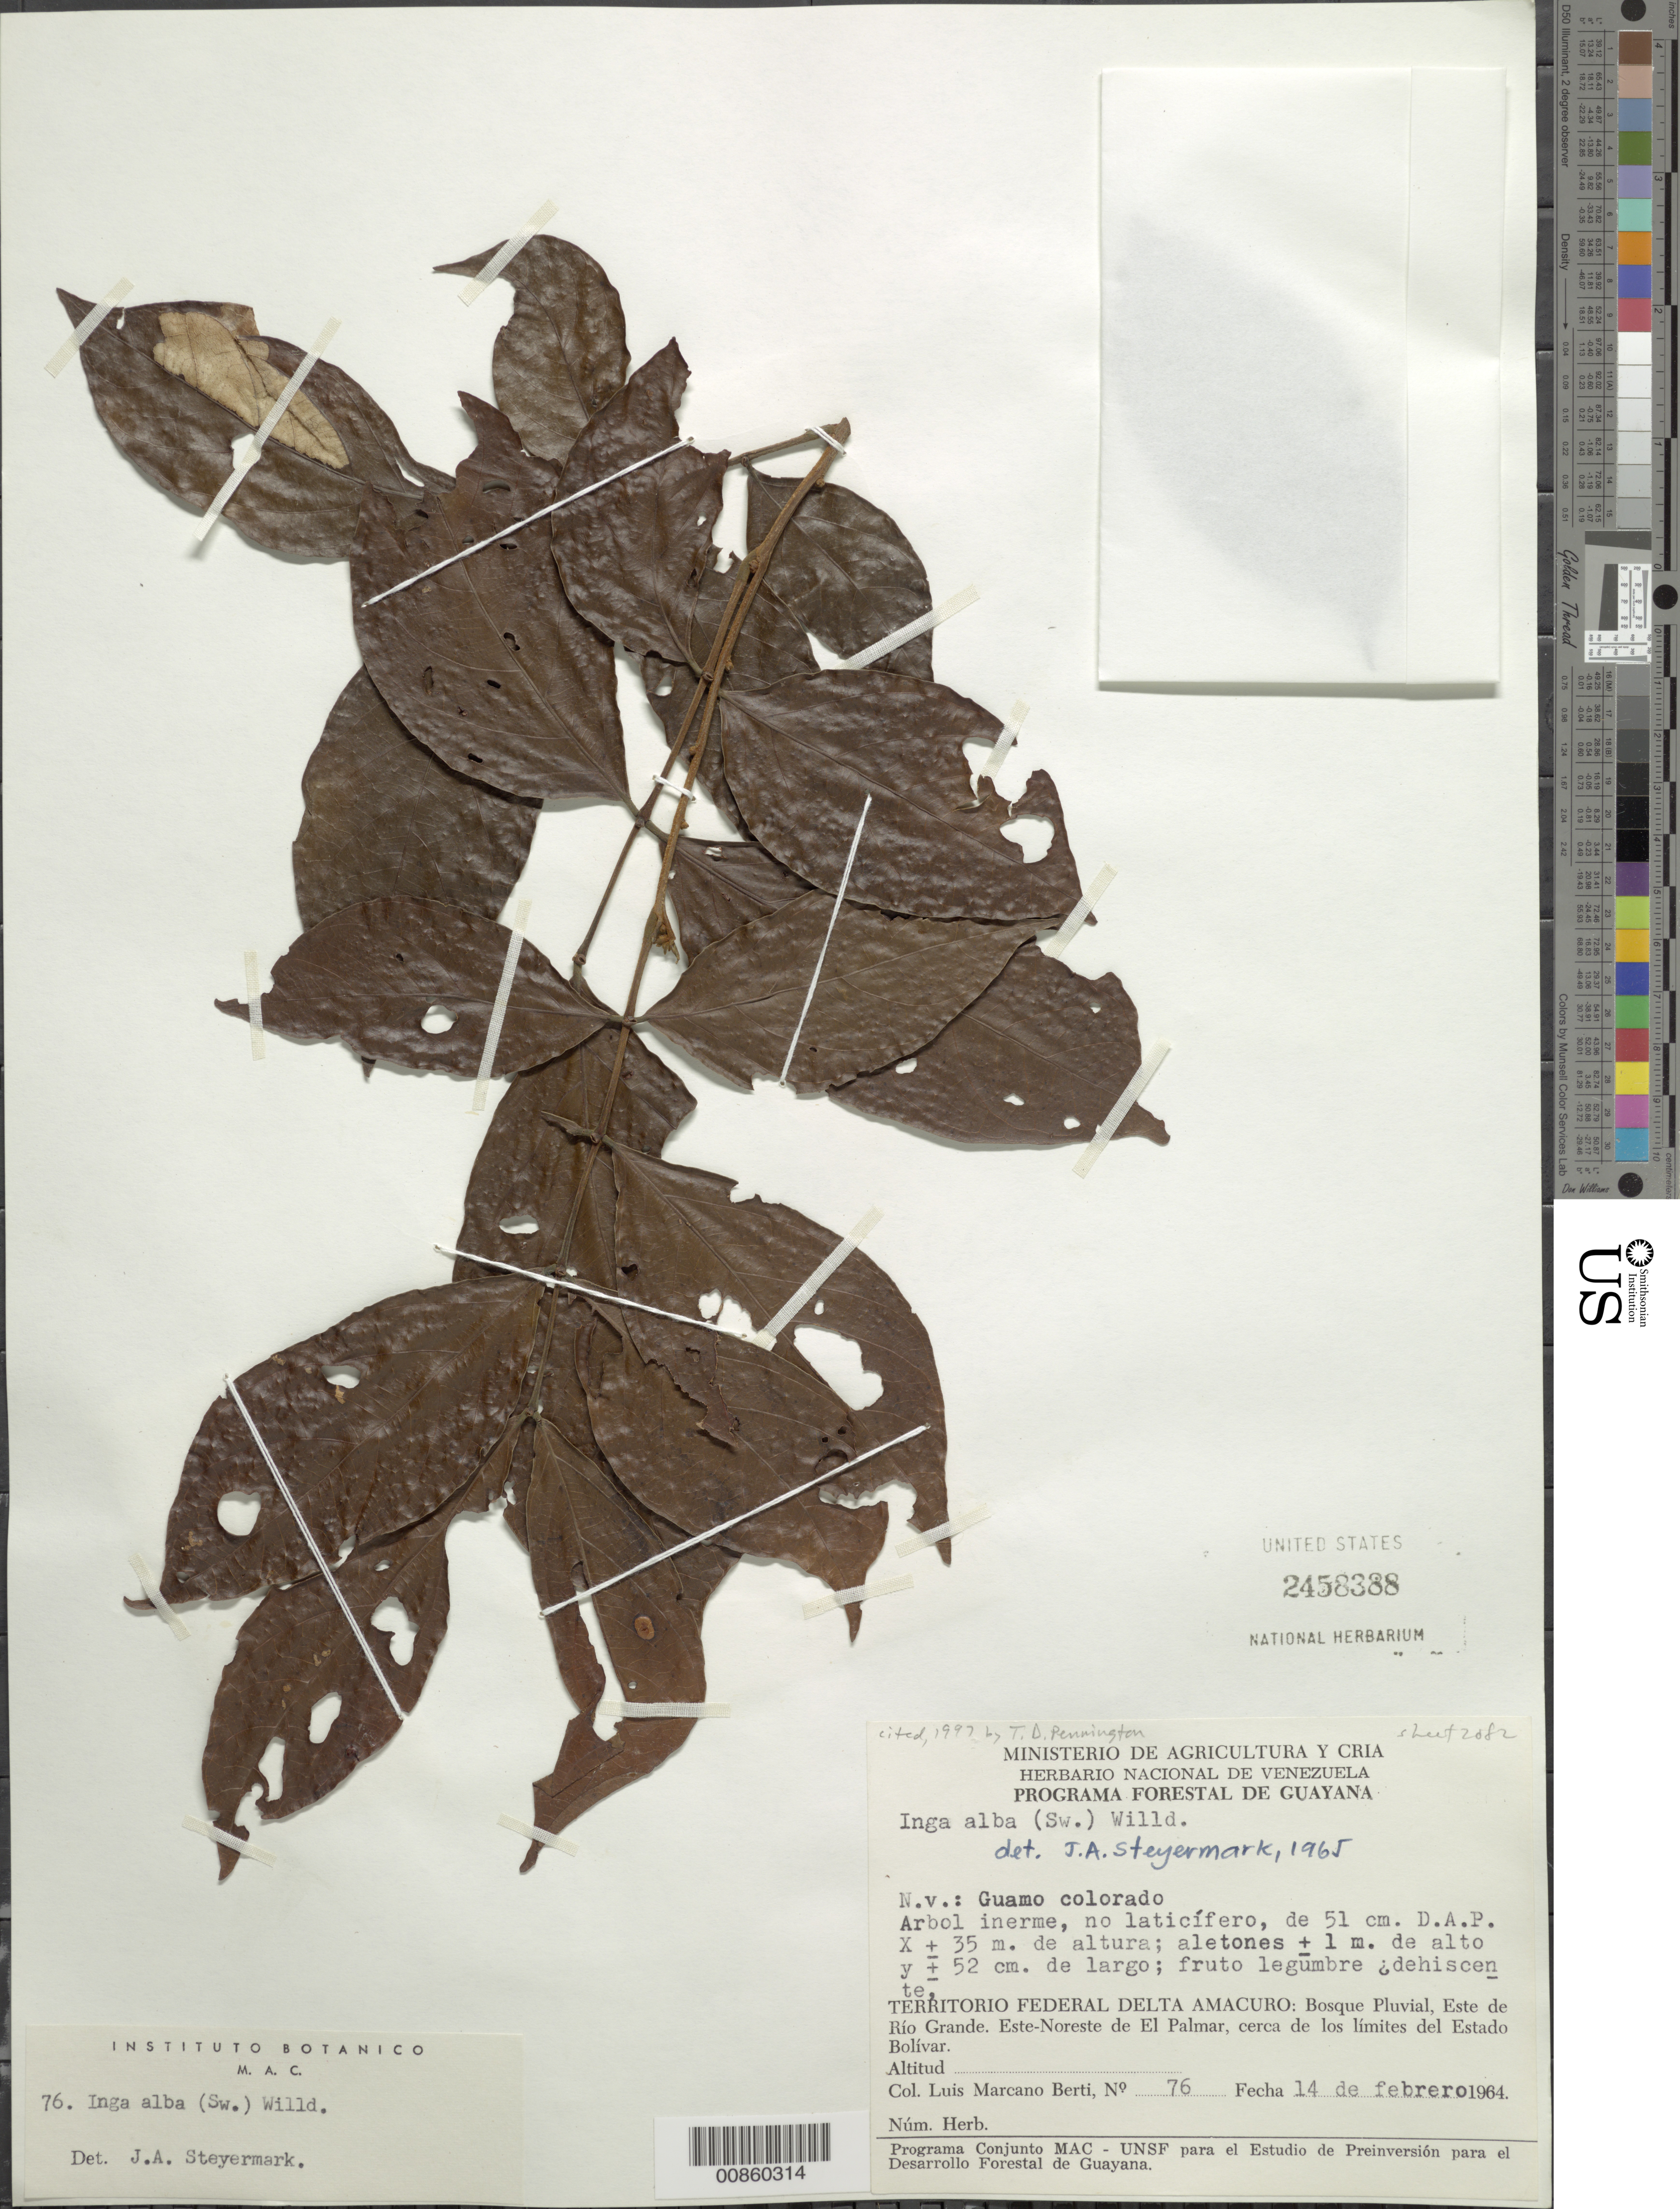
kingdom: Plantae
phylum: Tracheophyta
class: Magnoliopsida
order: Fabales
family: Fabaceae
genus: Inga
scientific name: Inga alba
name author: (Sw.) Willd.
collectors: L. Marcano-Berti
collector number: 76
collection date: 1964-02-14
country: Venezuela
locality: Territorio Federal Delta Amacuro: Bosque Pluvial, este de Río Grande, Este-Noreste de El Palmar, cerca de los límites del Estado Bolívar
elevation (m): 35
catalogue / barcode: US 2458388